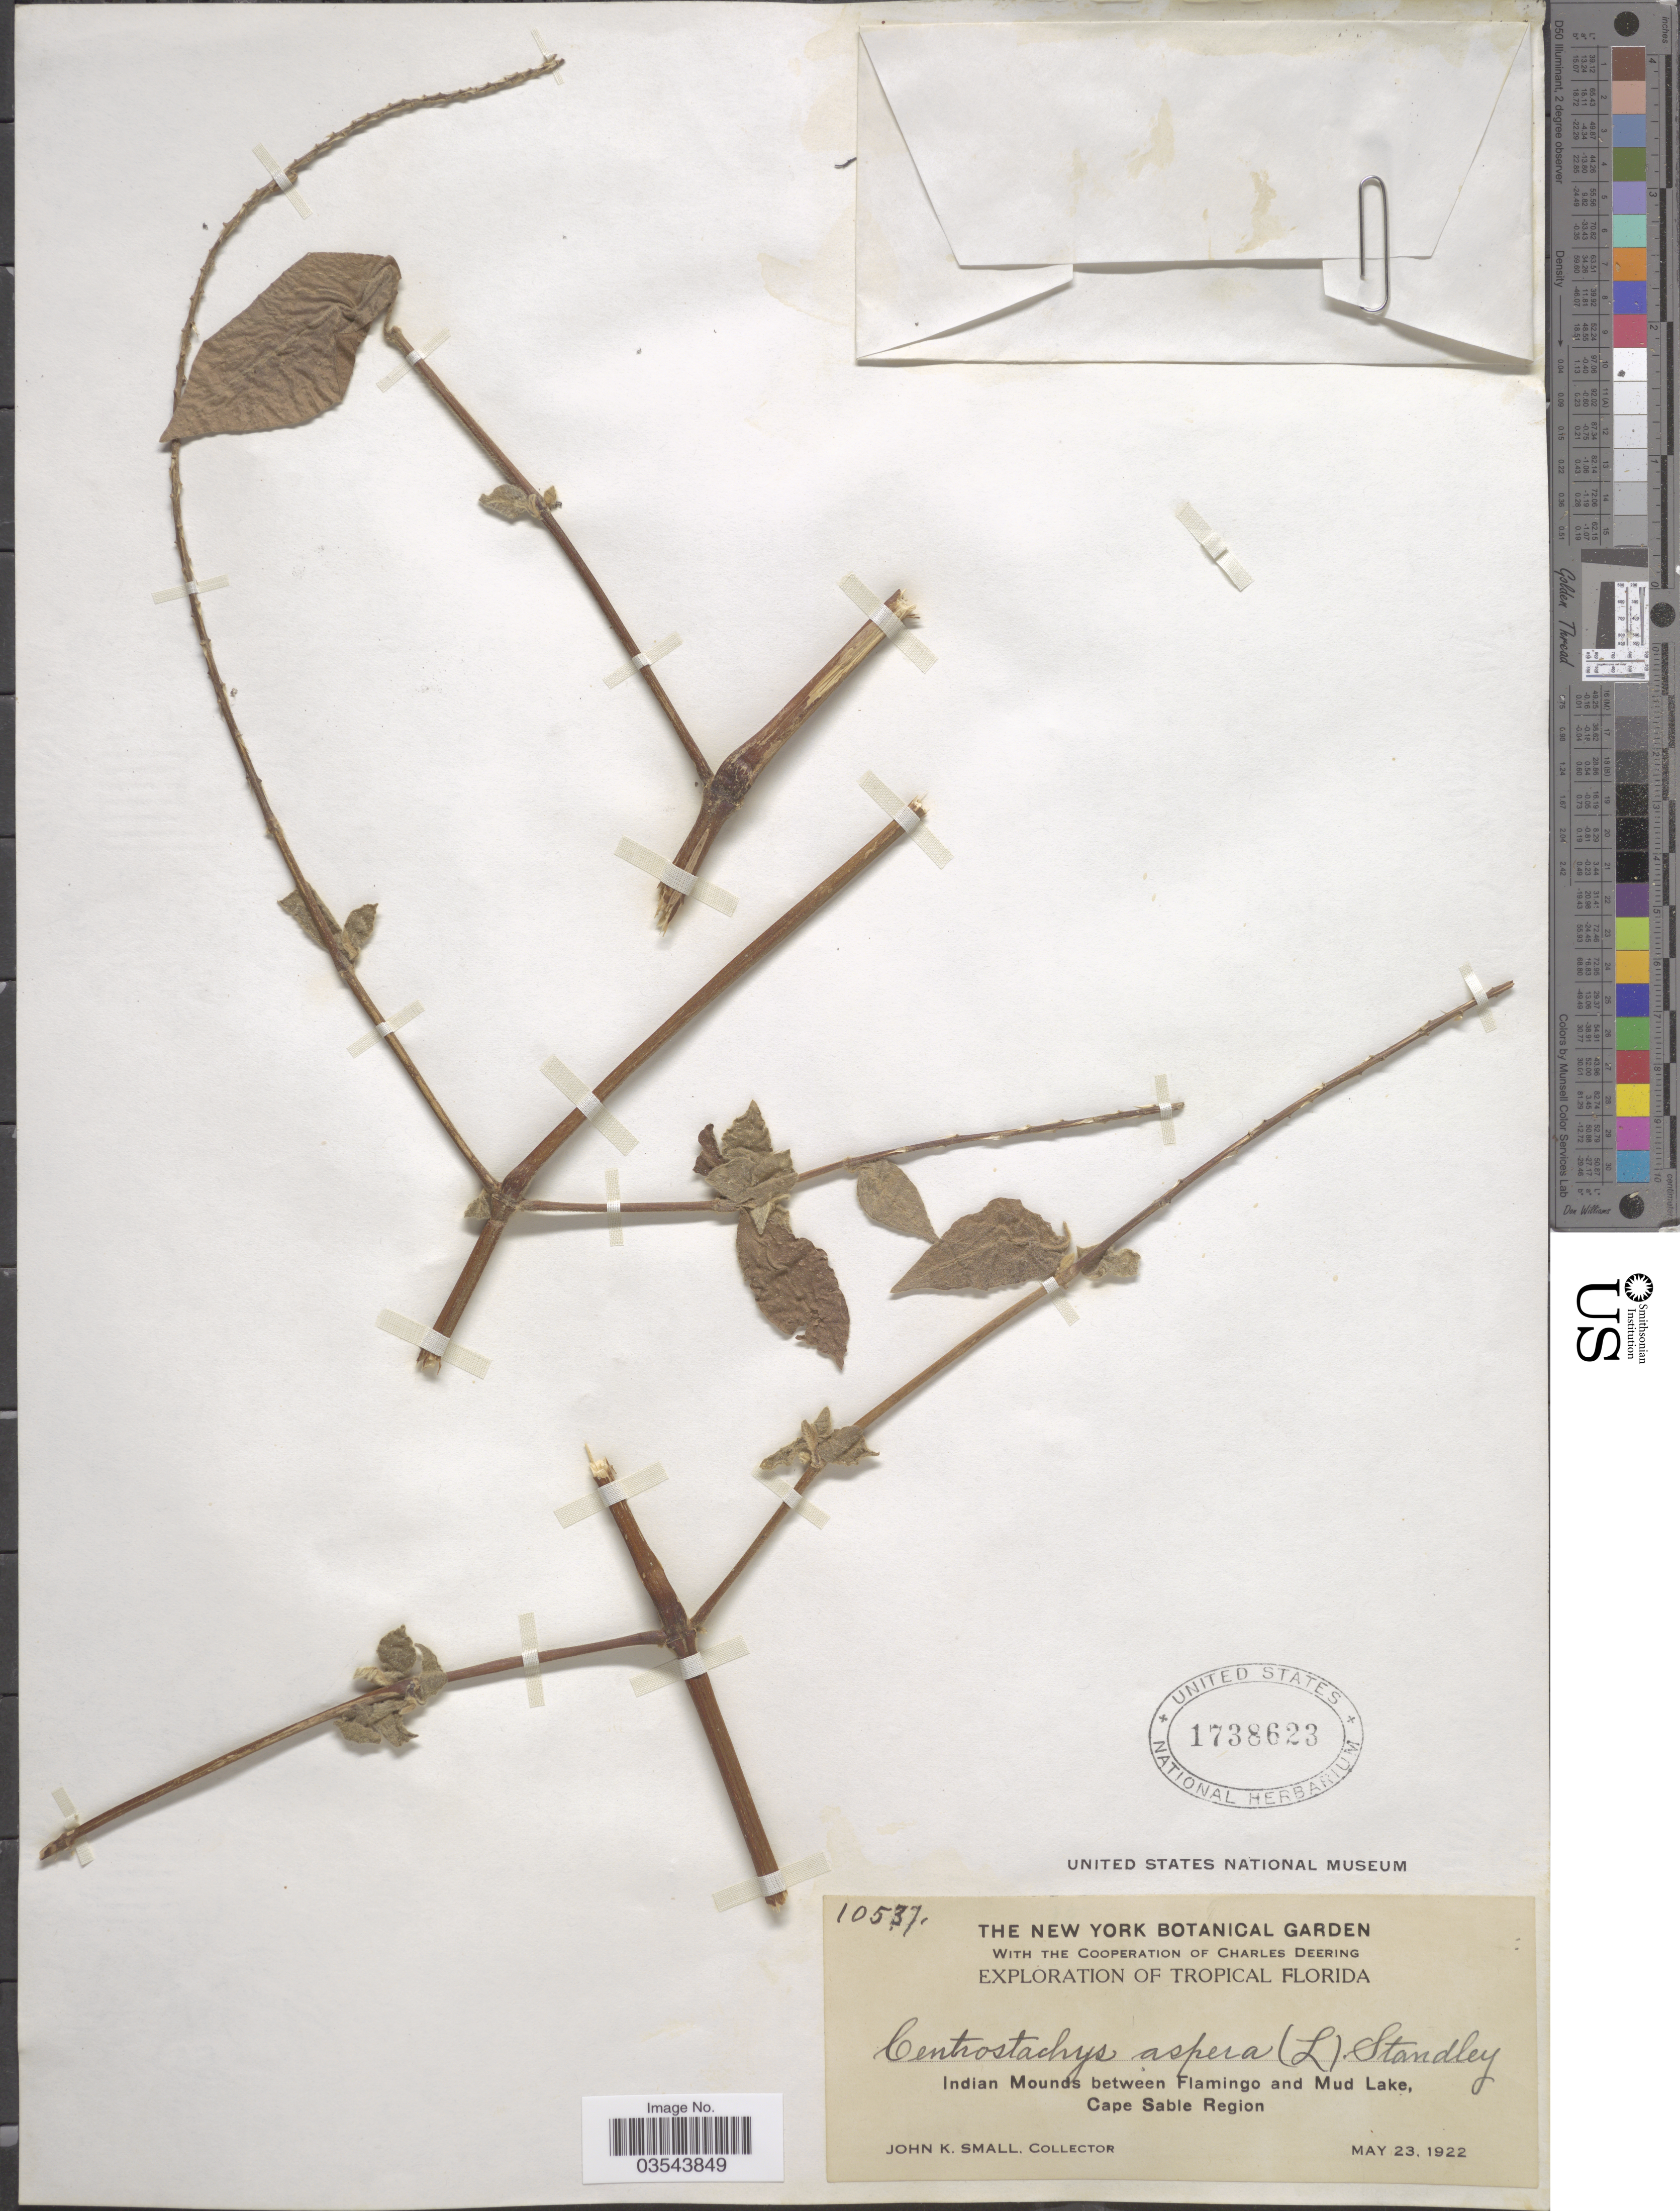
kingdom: Plantae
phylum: Tracheophyta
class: Magnoliopsida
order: Caryophyllales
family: Amaranthaceae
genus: Achyranthes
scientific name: Achyranthes aspera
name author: L.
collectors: J. K. Small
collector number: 10537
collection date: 1922-05-23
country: United States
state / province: Florida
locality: Tropical Florida. Indian Mounds between Flamingo and Mud Lake, Cape Sable Region.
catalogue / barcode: US 1738623